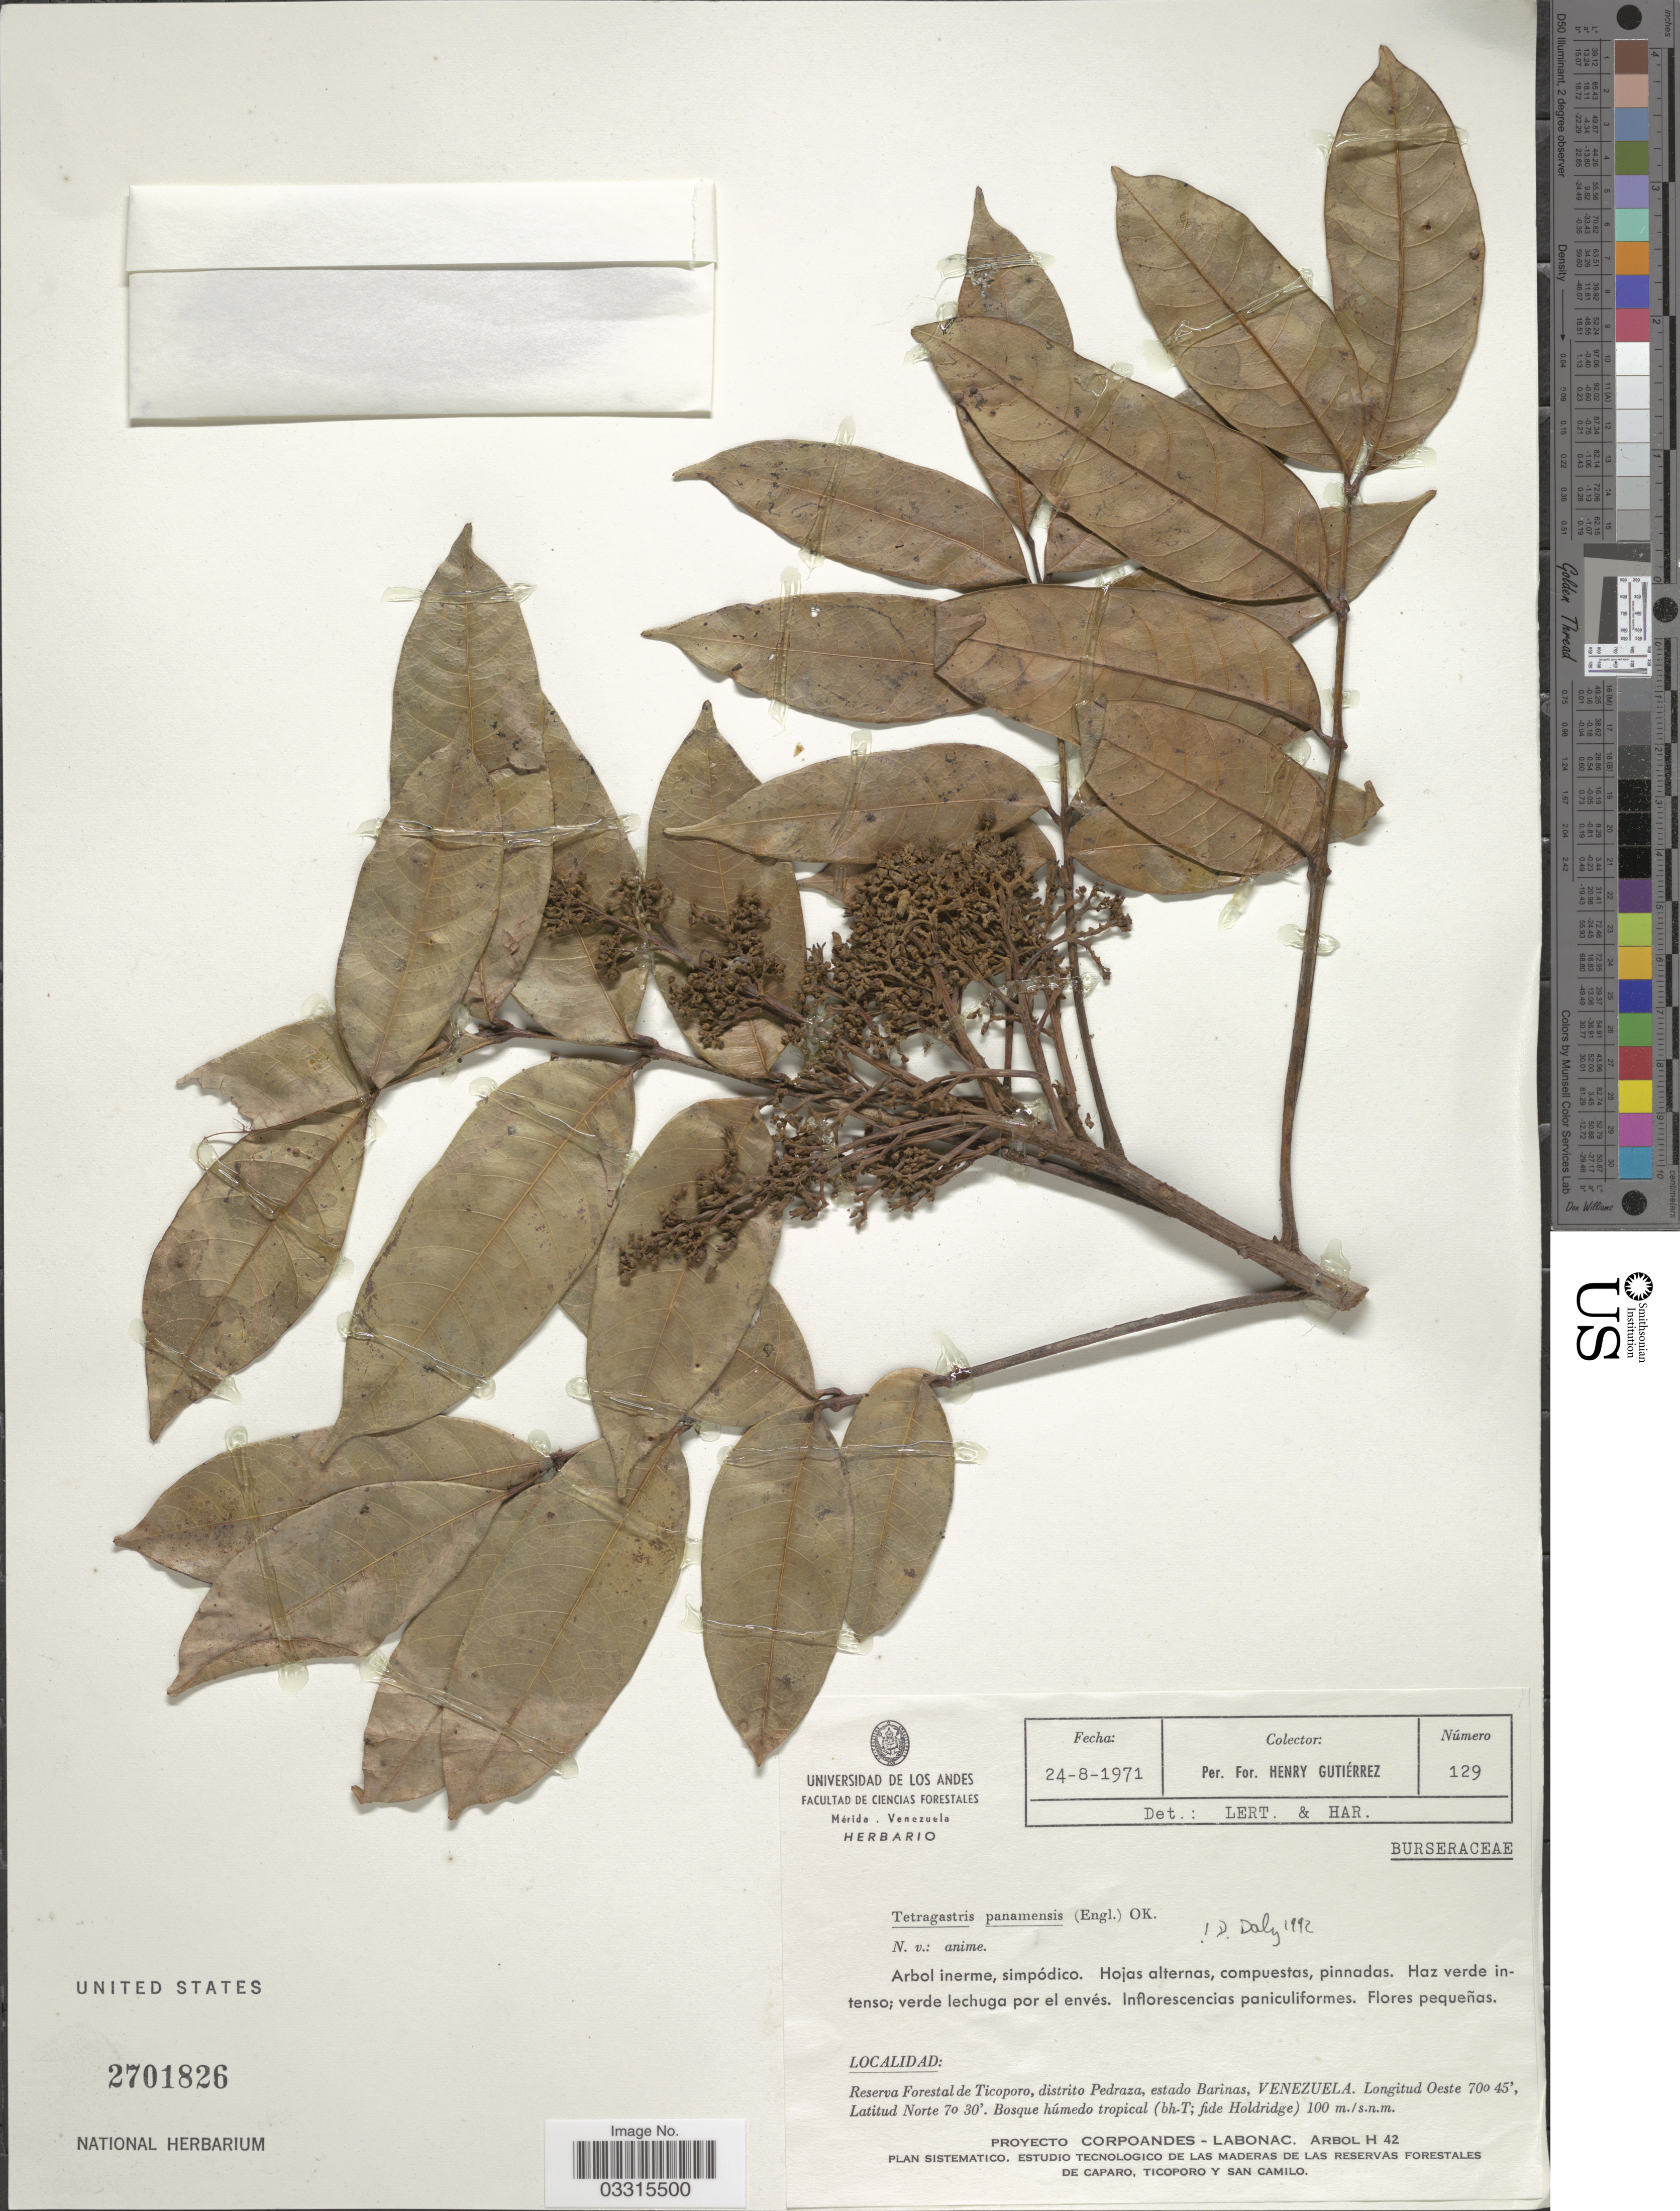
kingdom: Plantae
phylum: Tracheophyta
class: Magnoliopsida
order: Sapindales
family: Burseraceae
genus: Protium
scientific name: Protium stevensonii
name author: (Standl.) Daly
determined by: Daly, Douglas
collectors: H. Gutiérrez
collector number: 129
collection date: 1971-08-24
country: Venezuela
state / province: Barinas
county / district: Pedraza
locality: Reserva Forestal de Ticoporo, distrito Pedraza.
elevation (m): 100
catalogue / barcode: US 2701826